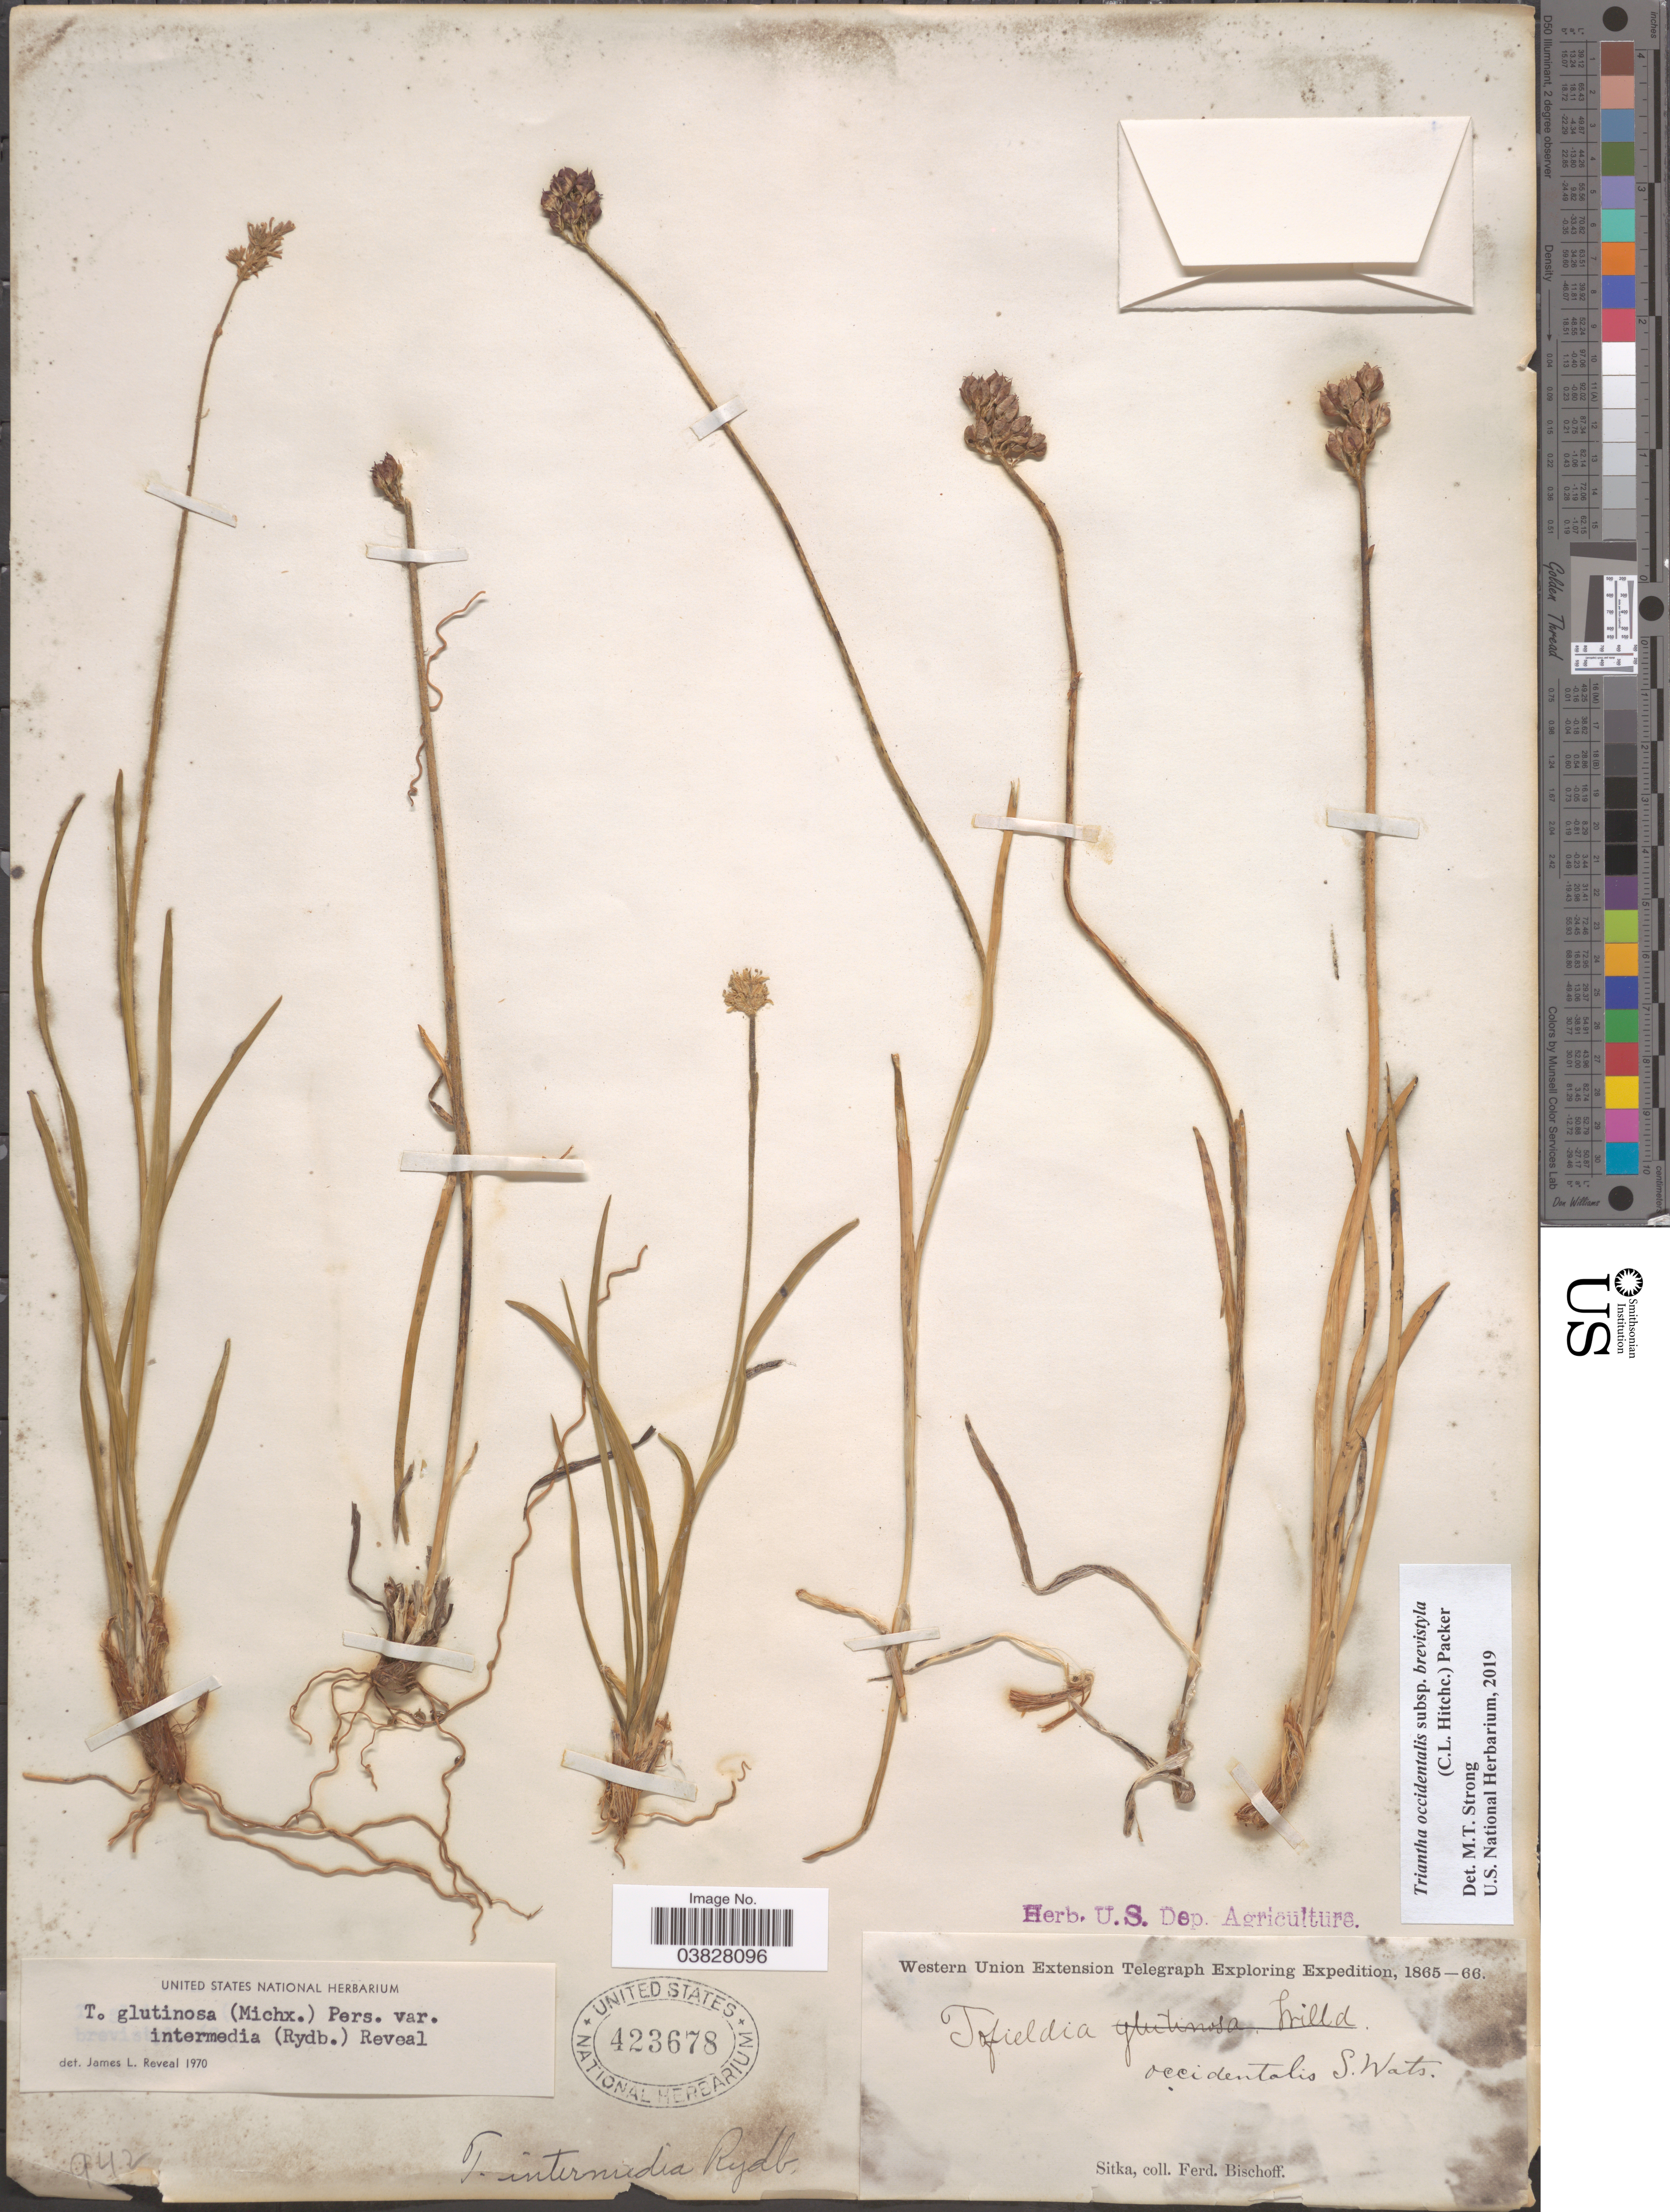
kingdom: Plantae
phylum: Tracheophyta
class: Liliopsida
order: Alismatales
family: Tofieldiaceae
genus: Triantha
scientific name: Triantha occidentalis subsp. brevistyla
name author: (C.L. Hitchc.) Packer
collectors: F. Bischoff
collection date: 1865/1866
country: United States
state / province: Alaska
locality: Sitka.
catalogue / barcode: US 423678